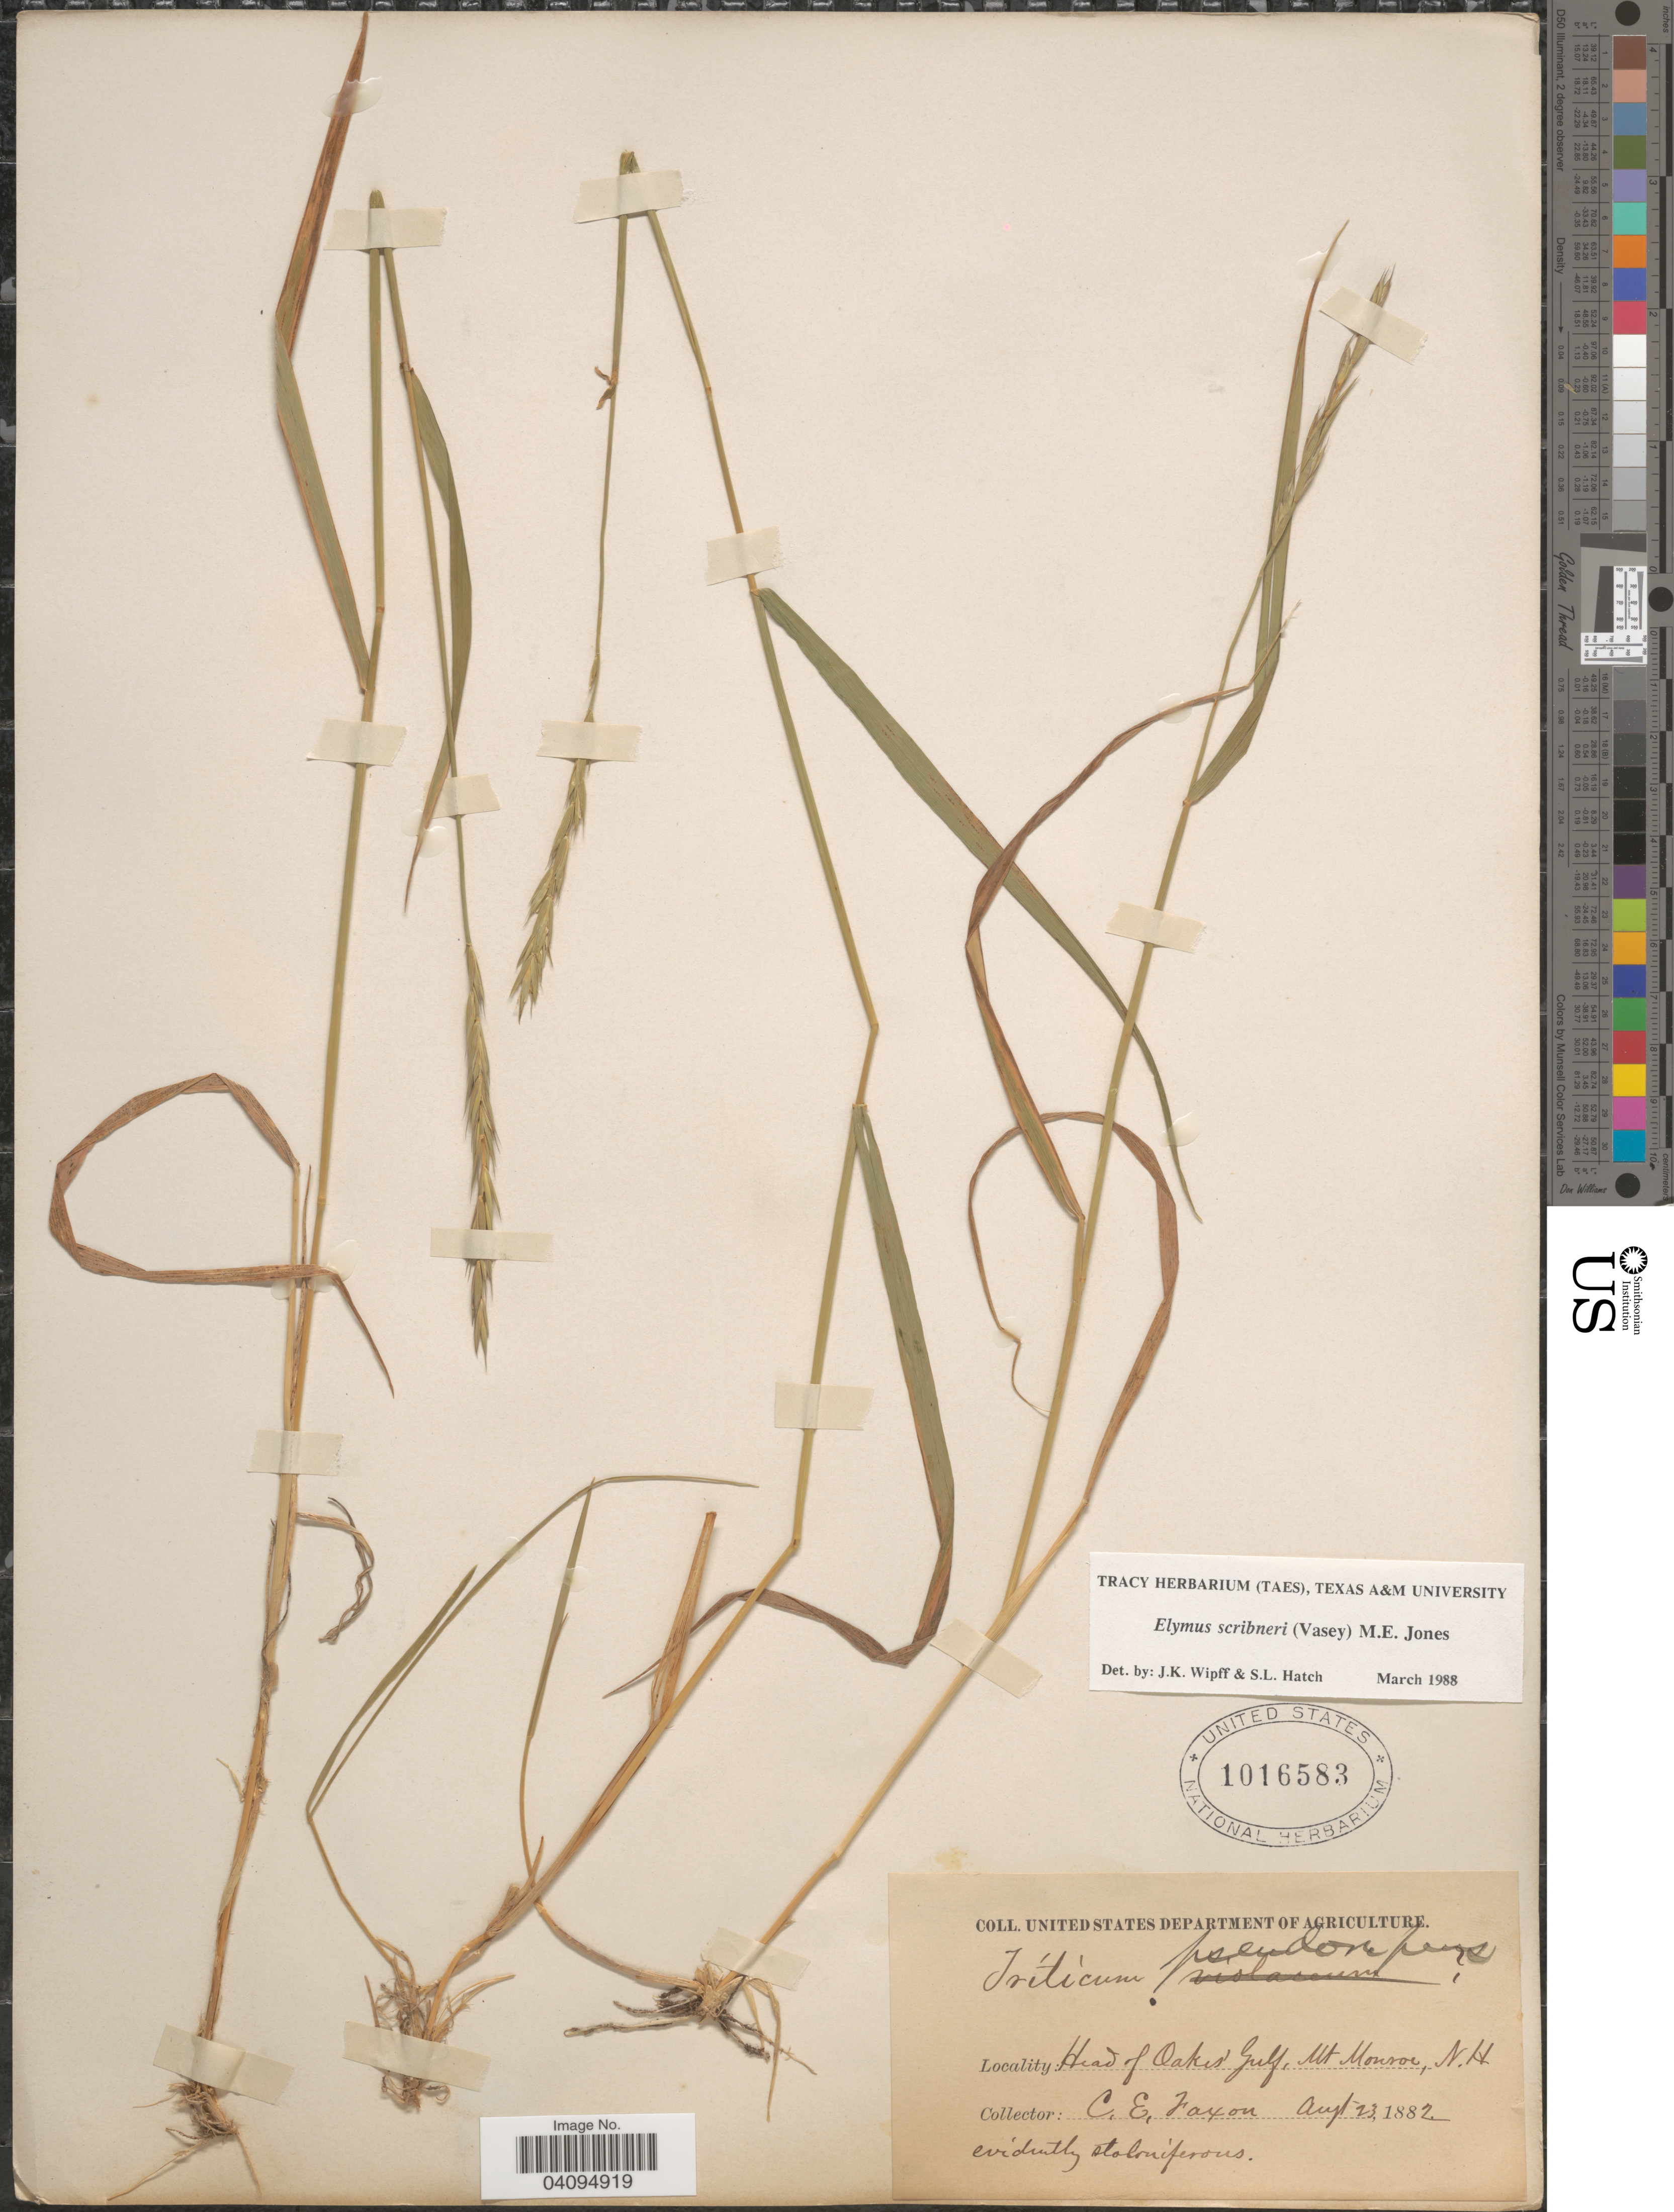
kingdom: Plantae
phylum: Tracheophyta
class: Liliopsida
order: Poales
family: Poaceae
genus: Elymus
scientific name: Elymus scribneri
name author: (Vasey) M.E. Jones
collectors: C. Faxon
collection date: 1882-08-23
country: United States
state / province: New Hampshire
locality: Head of Oakes' Gulf, Mt. Monroe.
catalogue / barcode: US 1016583